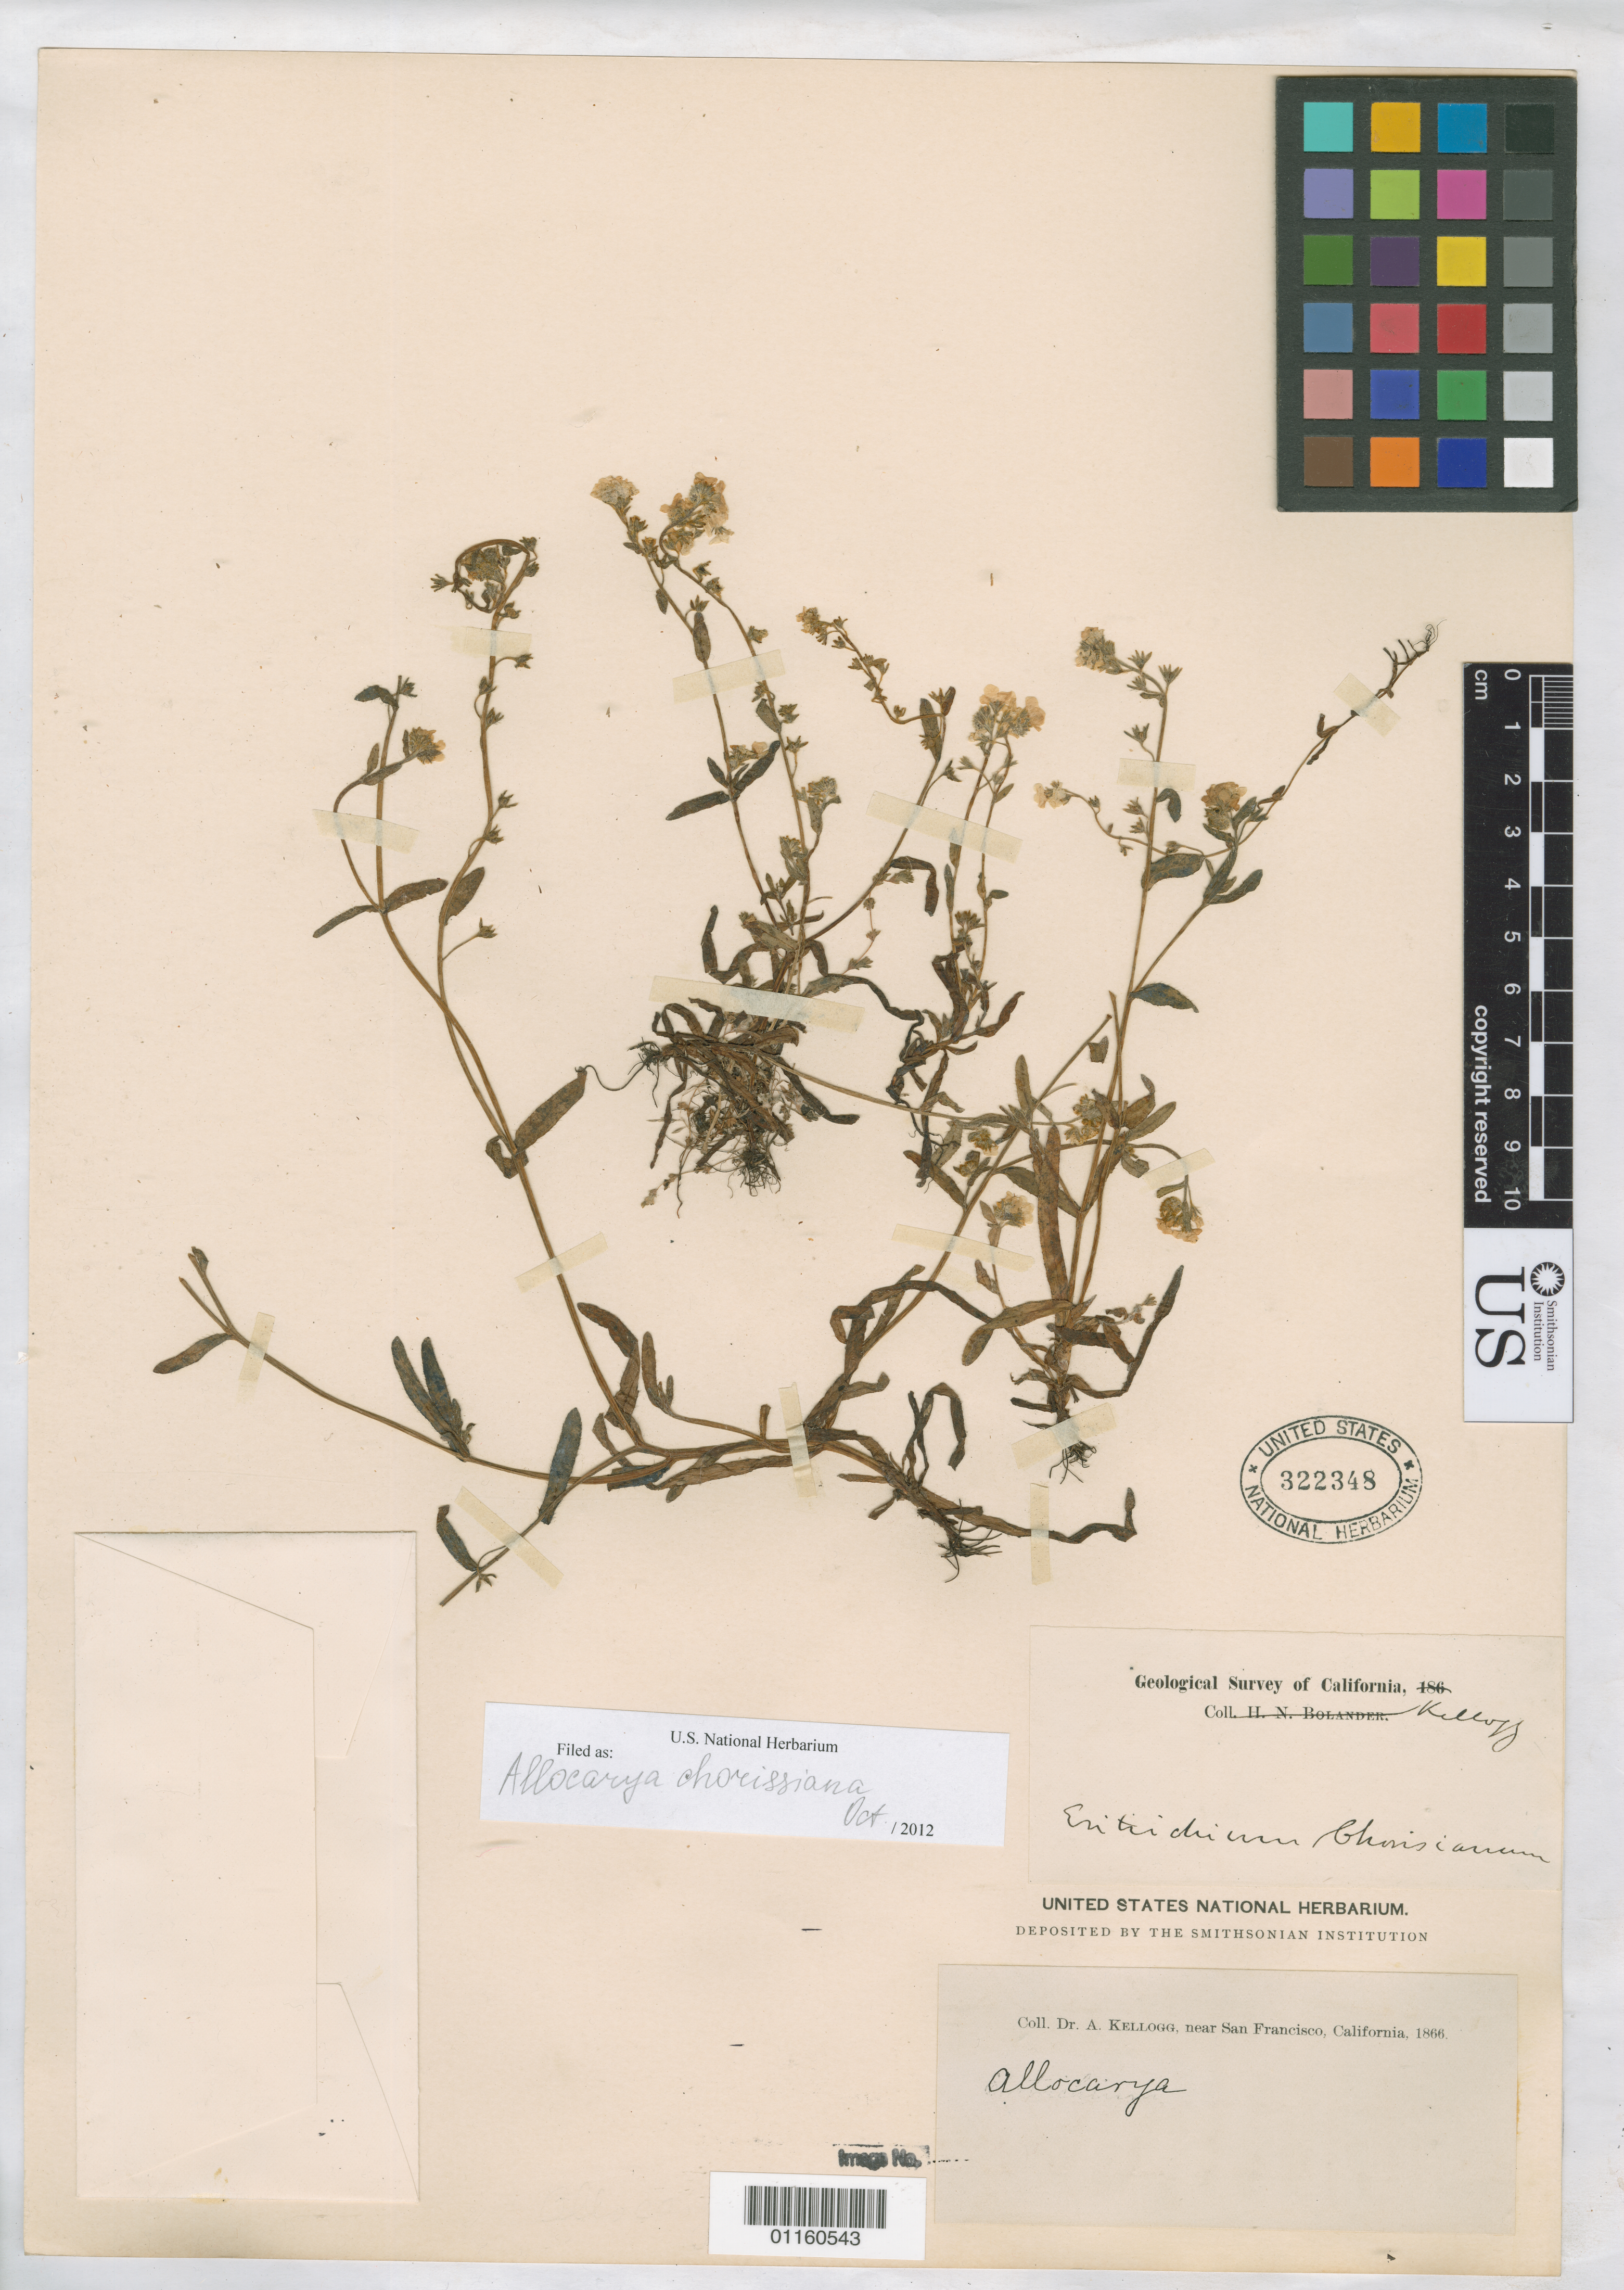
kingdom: Plantae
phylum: Tracheophyta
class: Magnoliopsida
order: Boraginales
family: Boraginaceae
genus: Allocarya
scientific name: Allocarya chorisiana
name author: (Cham. & Schltdl.) Greene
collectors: A. Kellogg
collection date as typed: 1866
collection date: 1866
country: United States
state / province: California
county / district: San Francisco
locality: near San Francisco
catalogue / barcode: US 322348